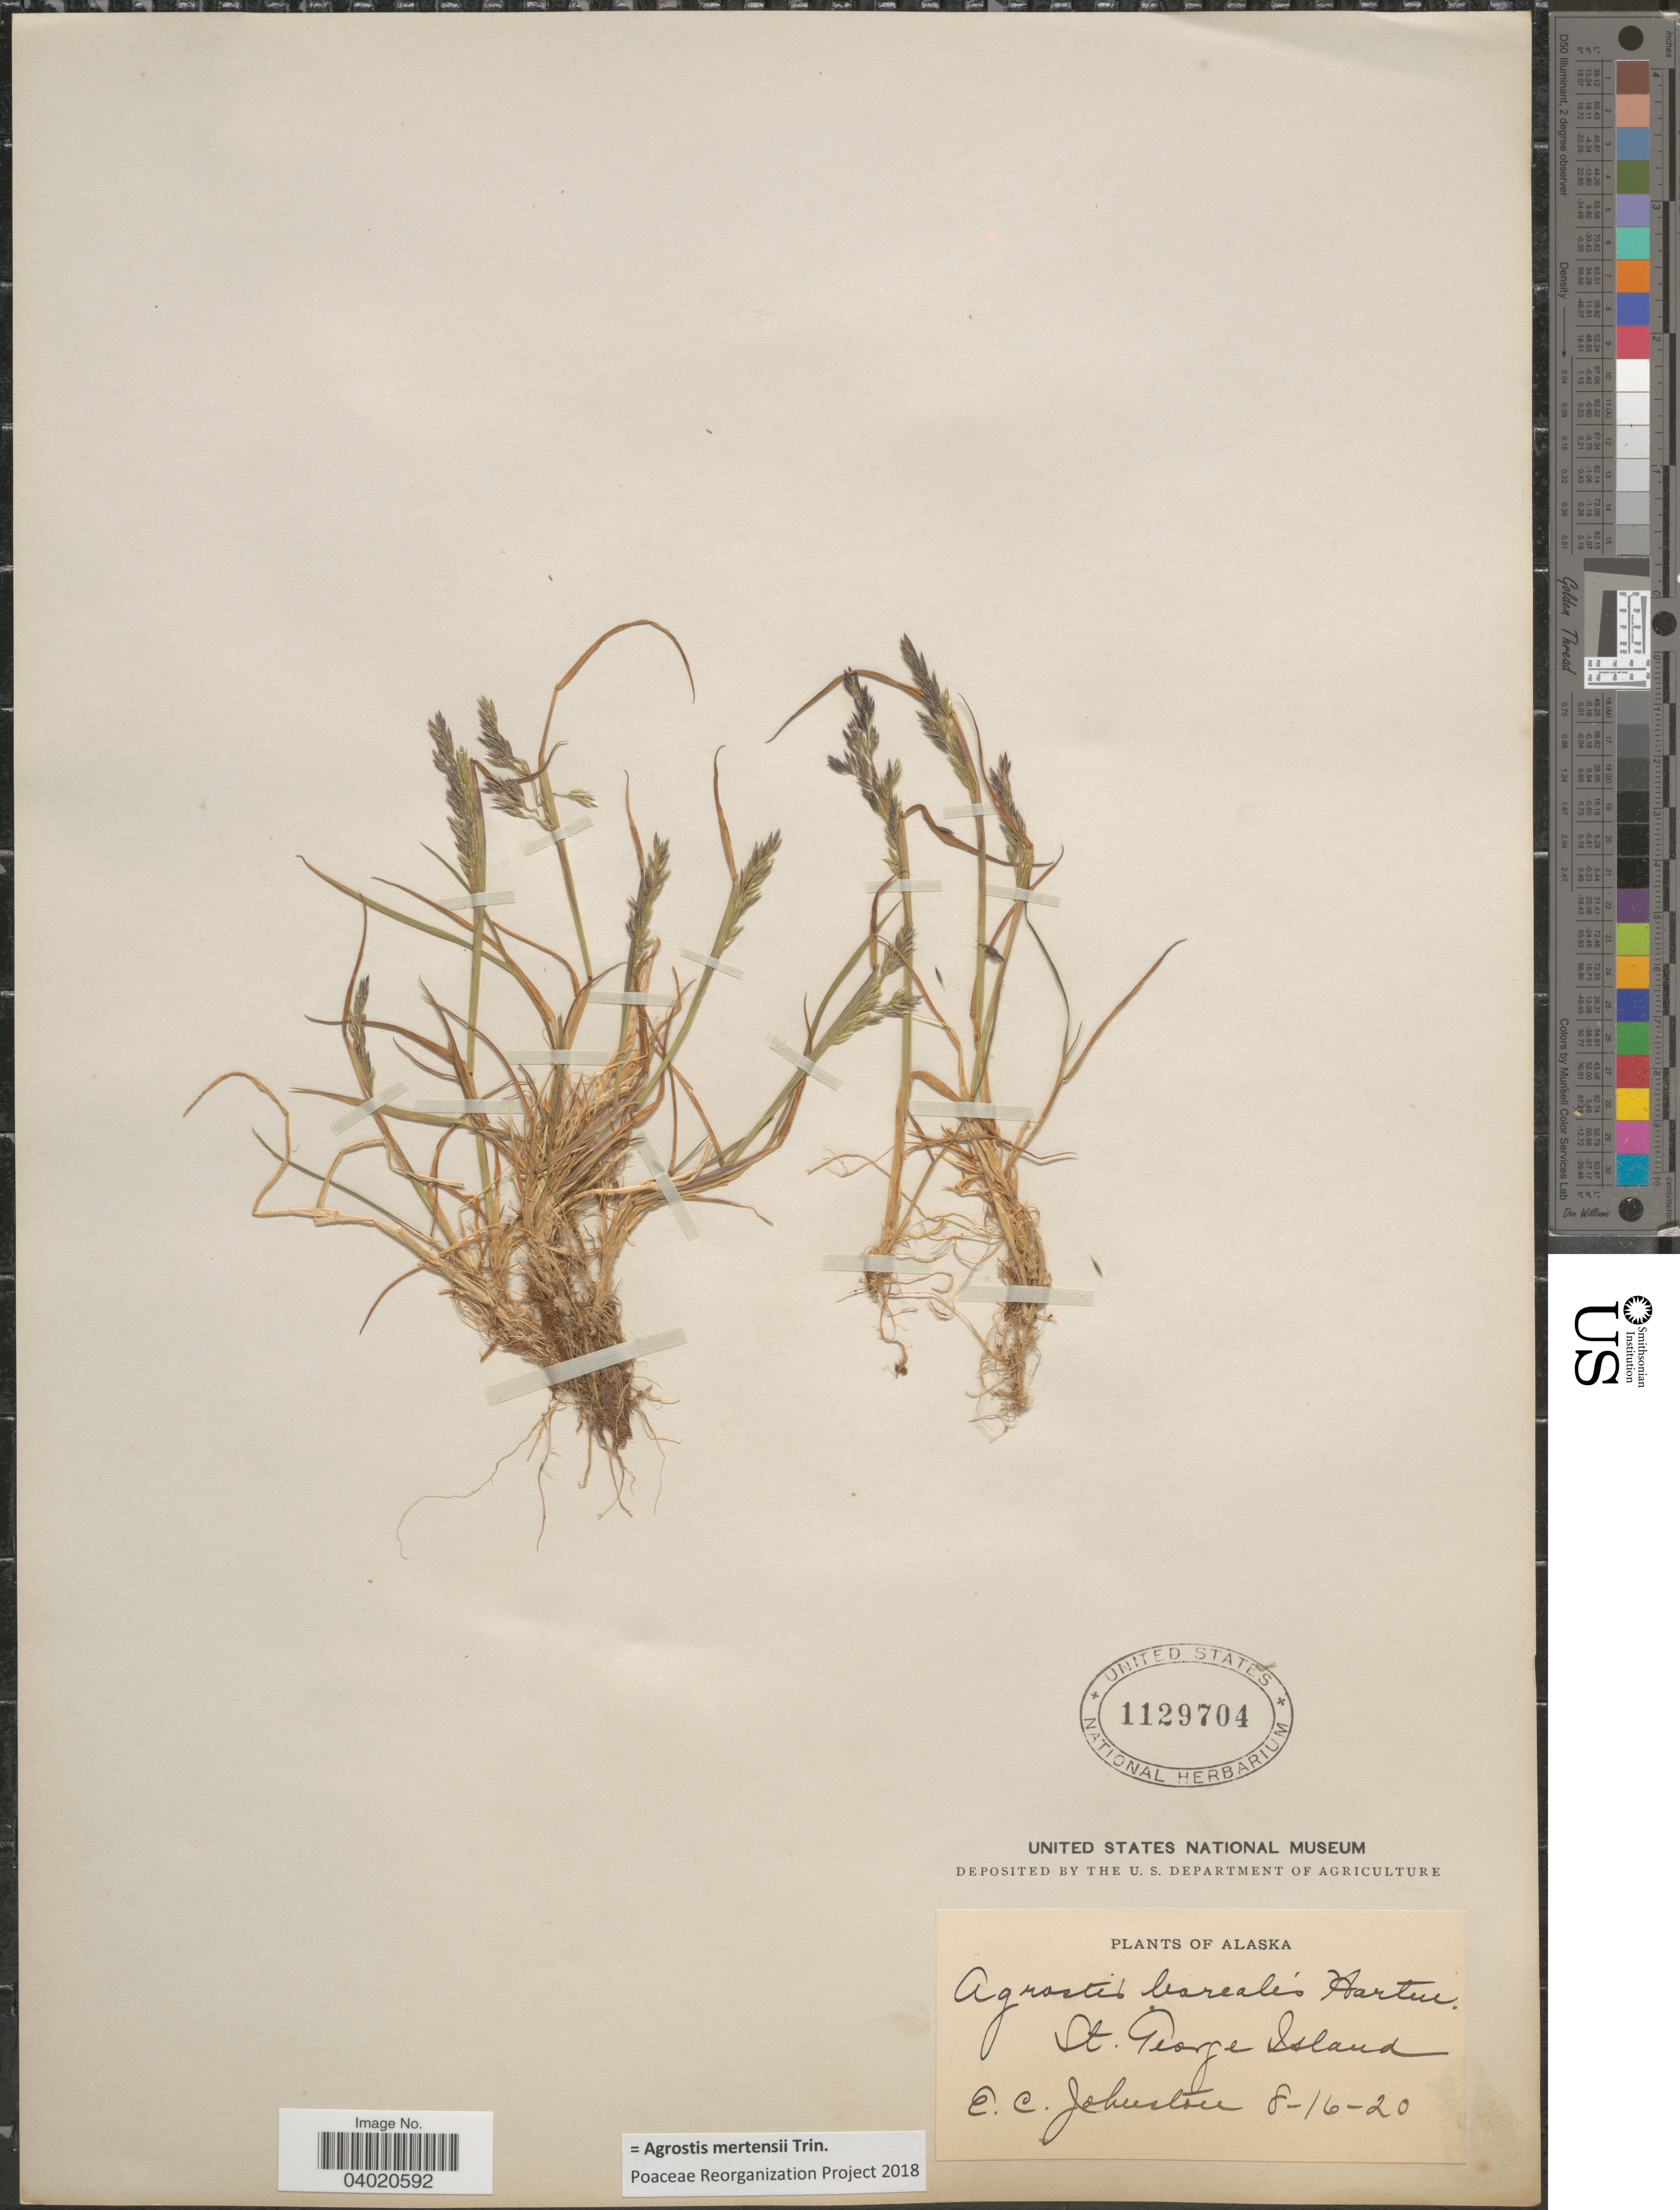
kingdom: Plantae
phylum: Tracheophyta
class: Liliopsida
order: Poales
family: Poaceae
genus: Agrostis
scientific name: Agrostis mertensii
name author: Trin.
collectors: E. C. Johnston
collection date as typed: Transcribed d/m/y: 16/8/20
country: United States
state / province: Alaska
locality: St. George Island.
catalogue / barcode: US 1129704